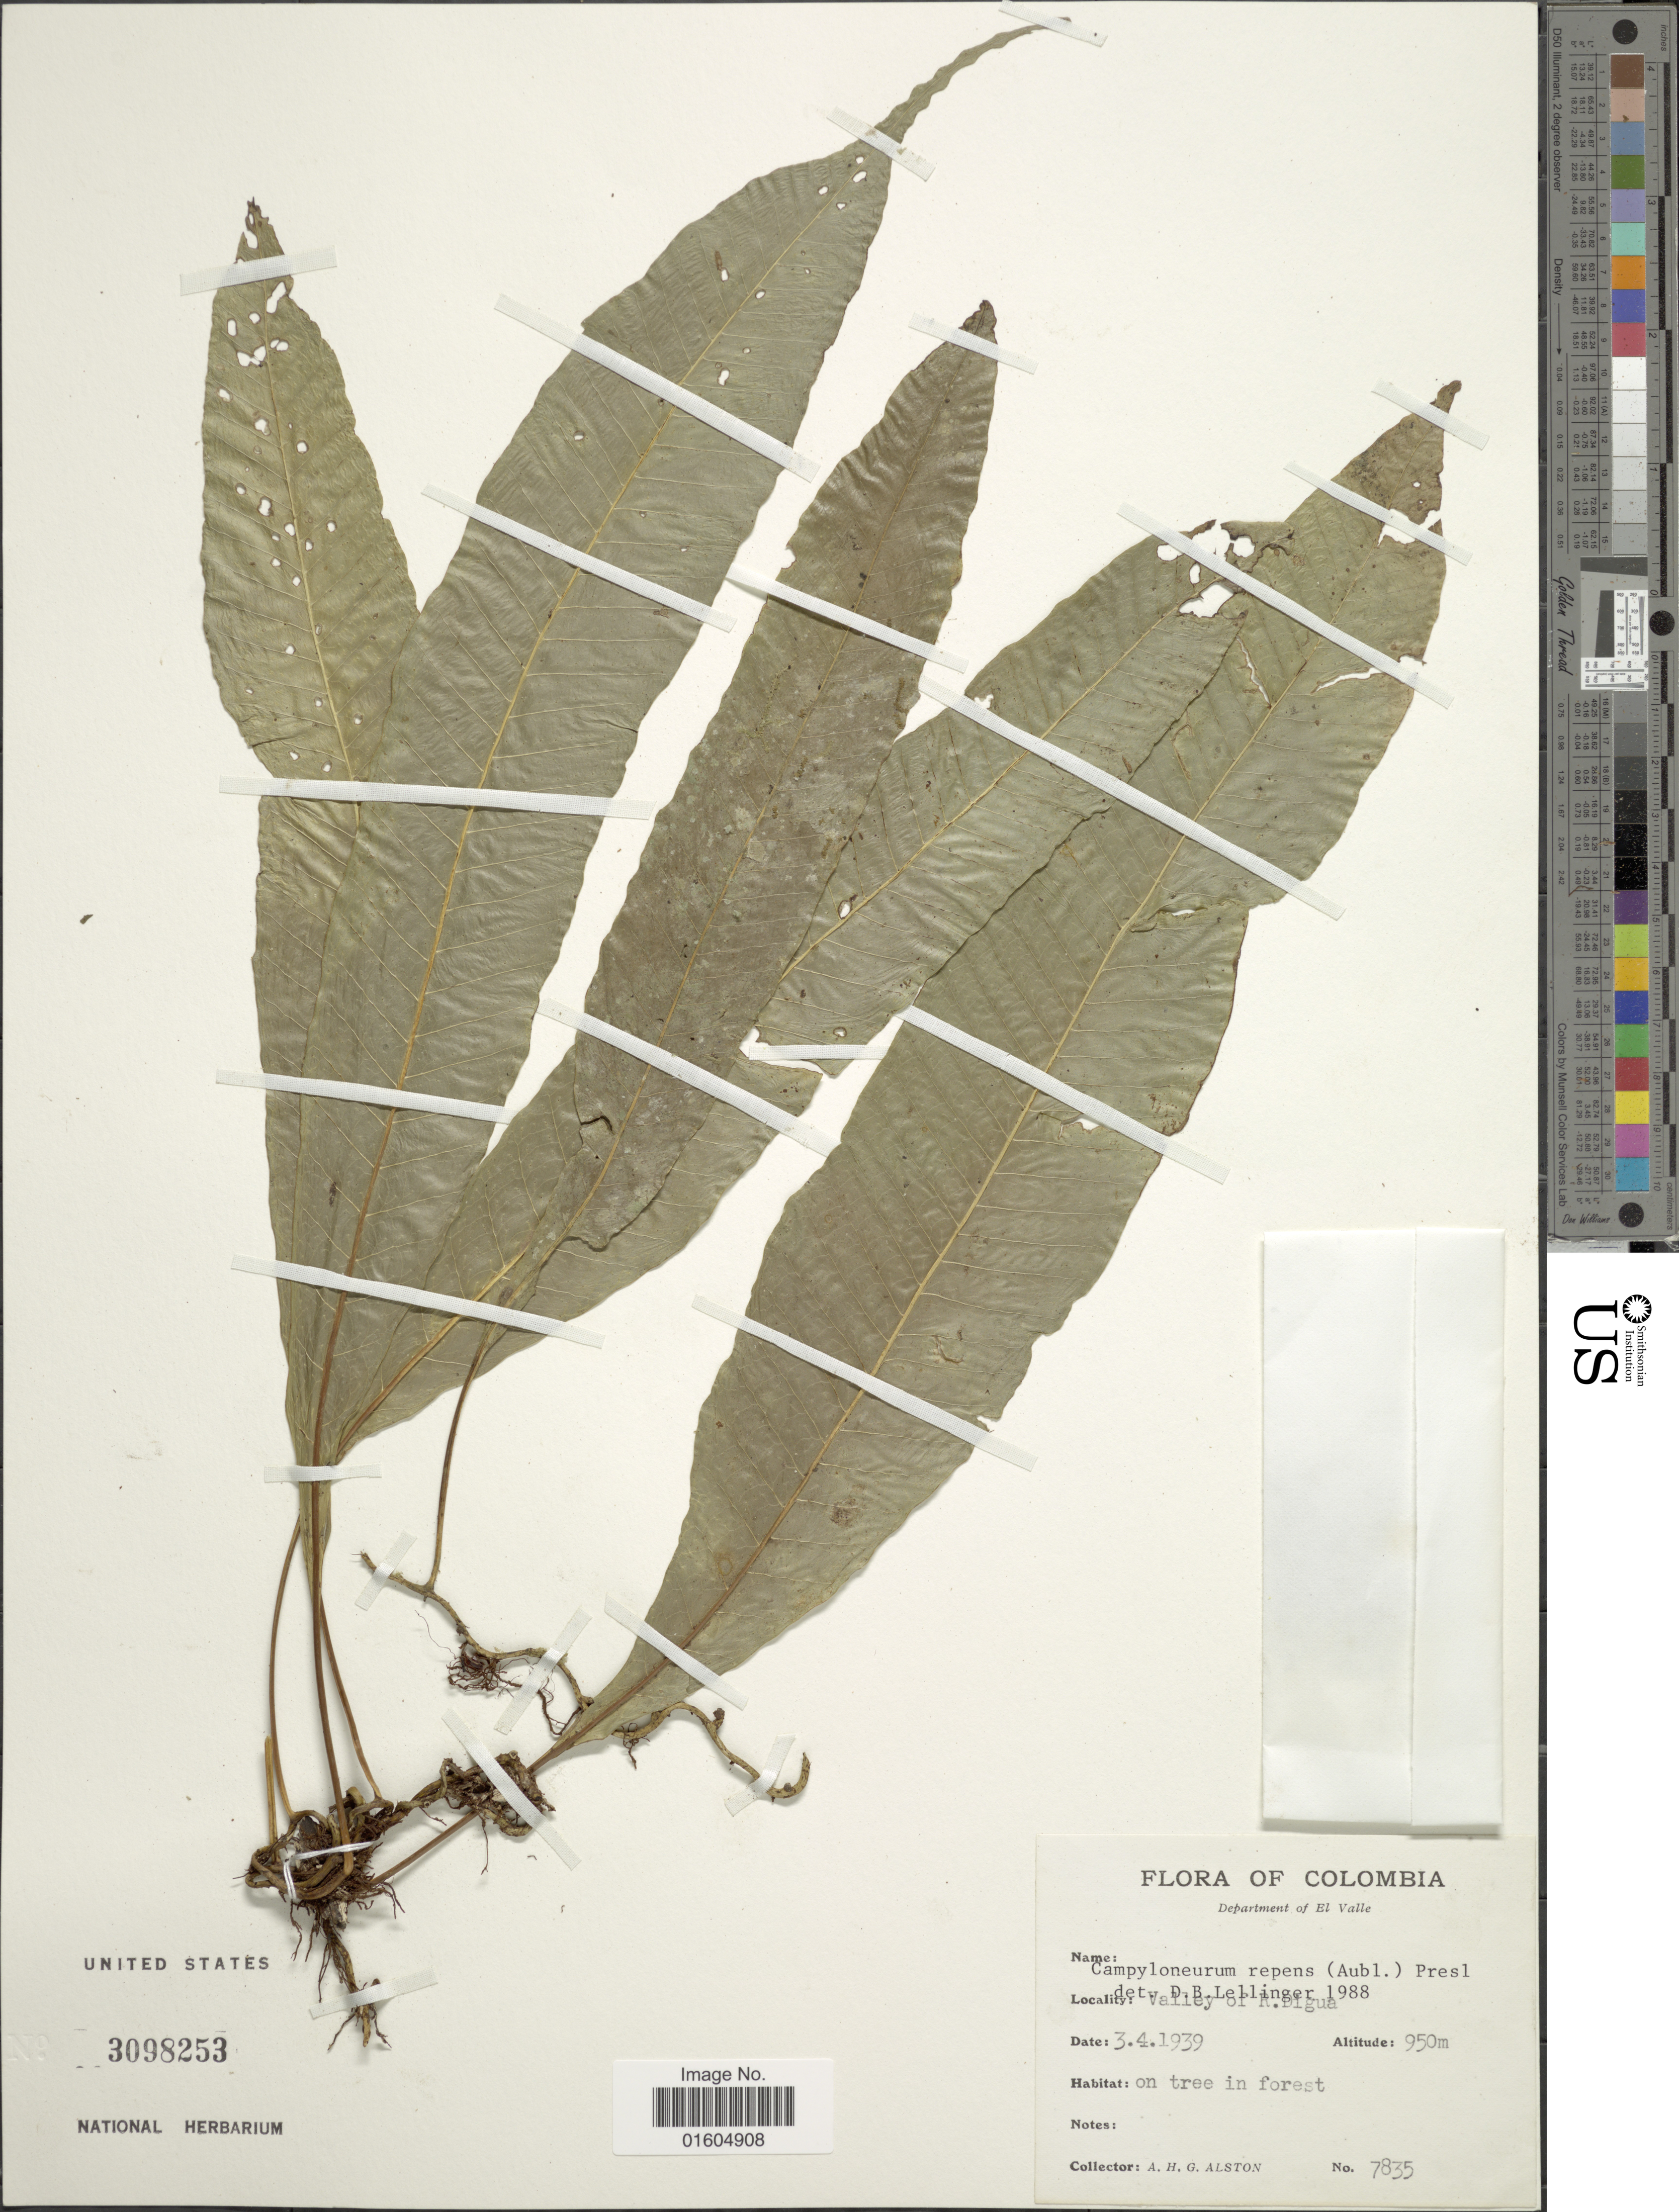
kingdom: Plantae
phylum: Tracheophyta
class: Polypodiopsida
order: Polypodiales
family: Polypodiaceae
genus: Campyloneurum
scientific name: Campyloneurum repens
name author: (Aubl.) C. Presl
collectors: A. H. Alston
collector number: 7835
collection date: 1939-04-03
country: Colombia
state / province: Valle del Cauca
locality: Colombia. Department of El Valle. Valley of R. Digua. on tree in forest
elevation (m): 950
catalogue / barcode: US 3098253